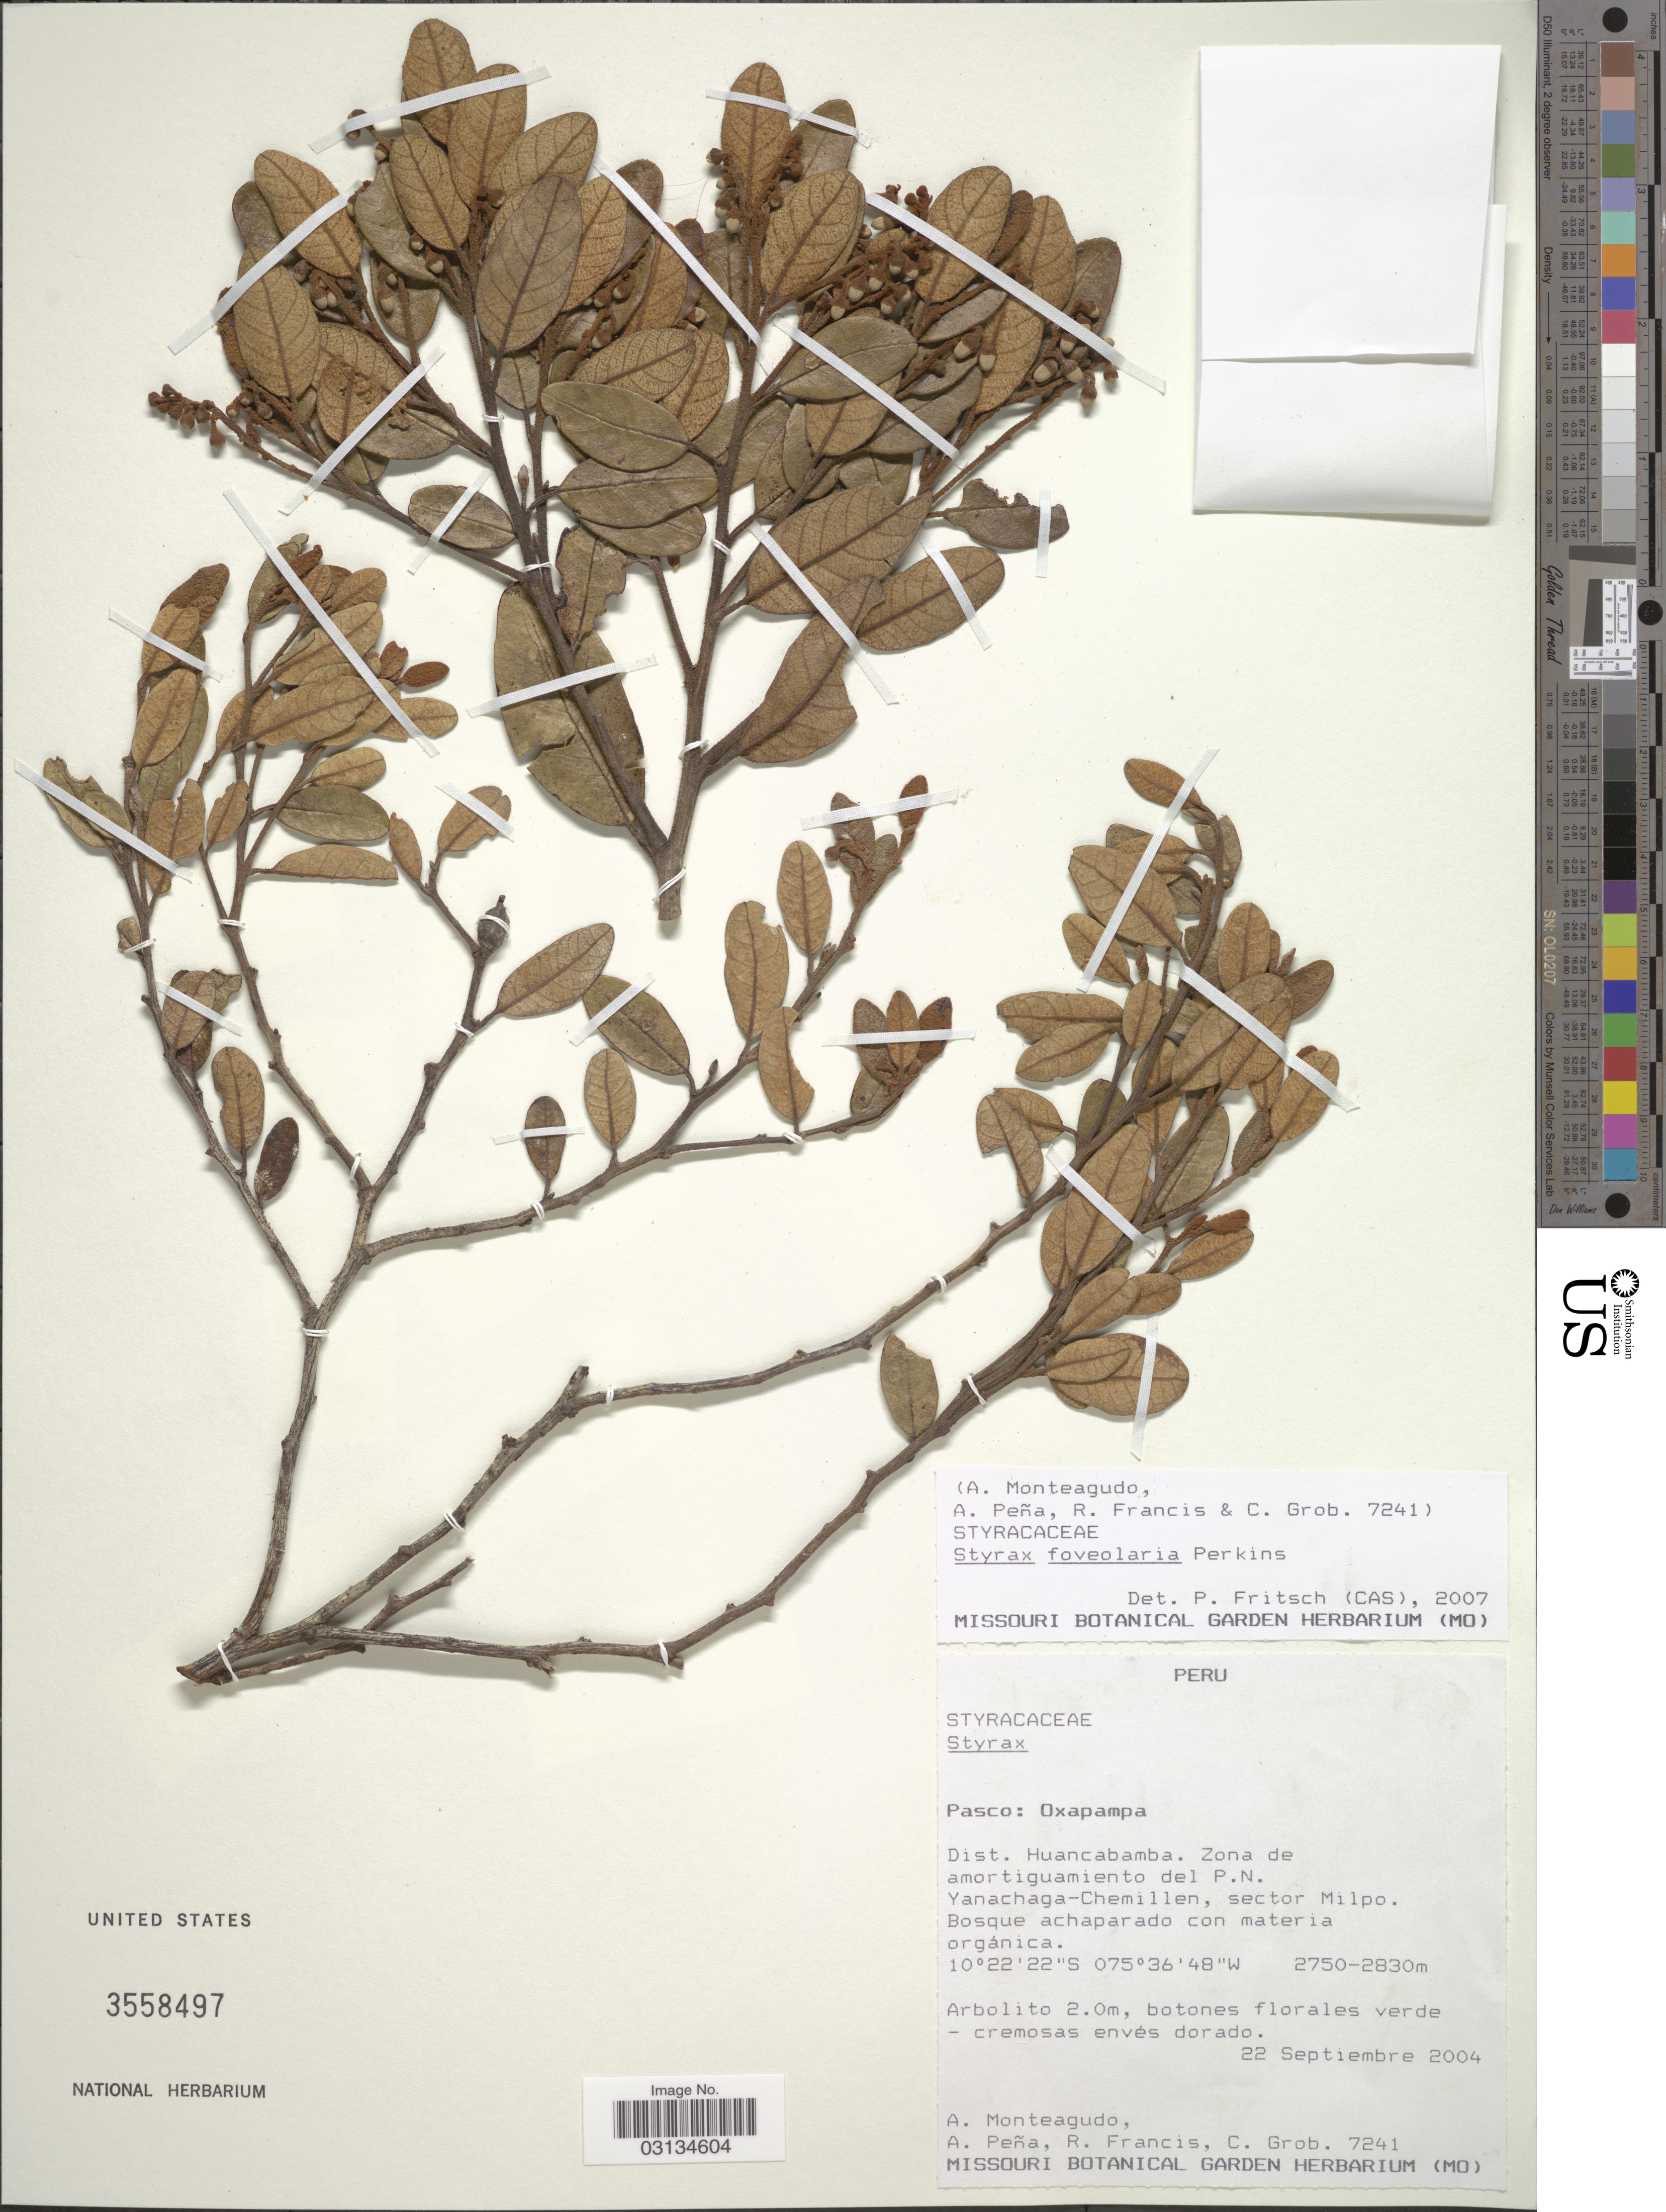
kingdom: Plantae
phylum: Tracheophyta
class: Magnoliopsida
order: Ericales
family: Styracaceae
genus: Styrax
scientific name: Styrax foveolaria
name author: Perkins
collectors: A. Monteagudo, A. Peña, R. Francis & C. Grob.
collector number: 7241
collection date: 2004-09-22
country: Peru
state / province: Pasco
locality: Oxapampa. Dist. Huancabamba. Zona de amortiguamiento del P.N. Yanachaga-Chemillen, sector Milpo.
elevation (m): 2750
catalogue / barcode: US 3558497